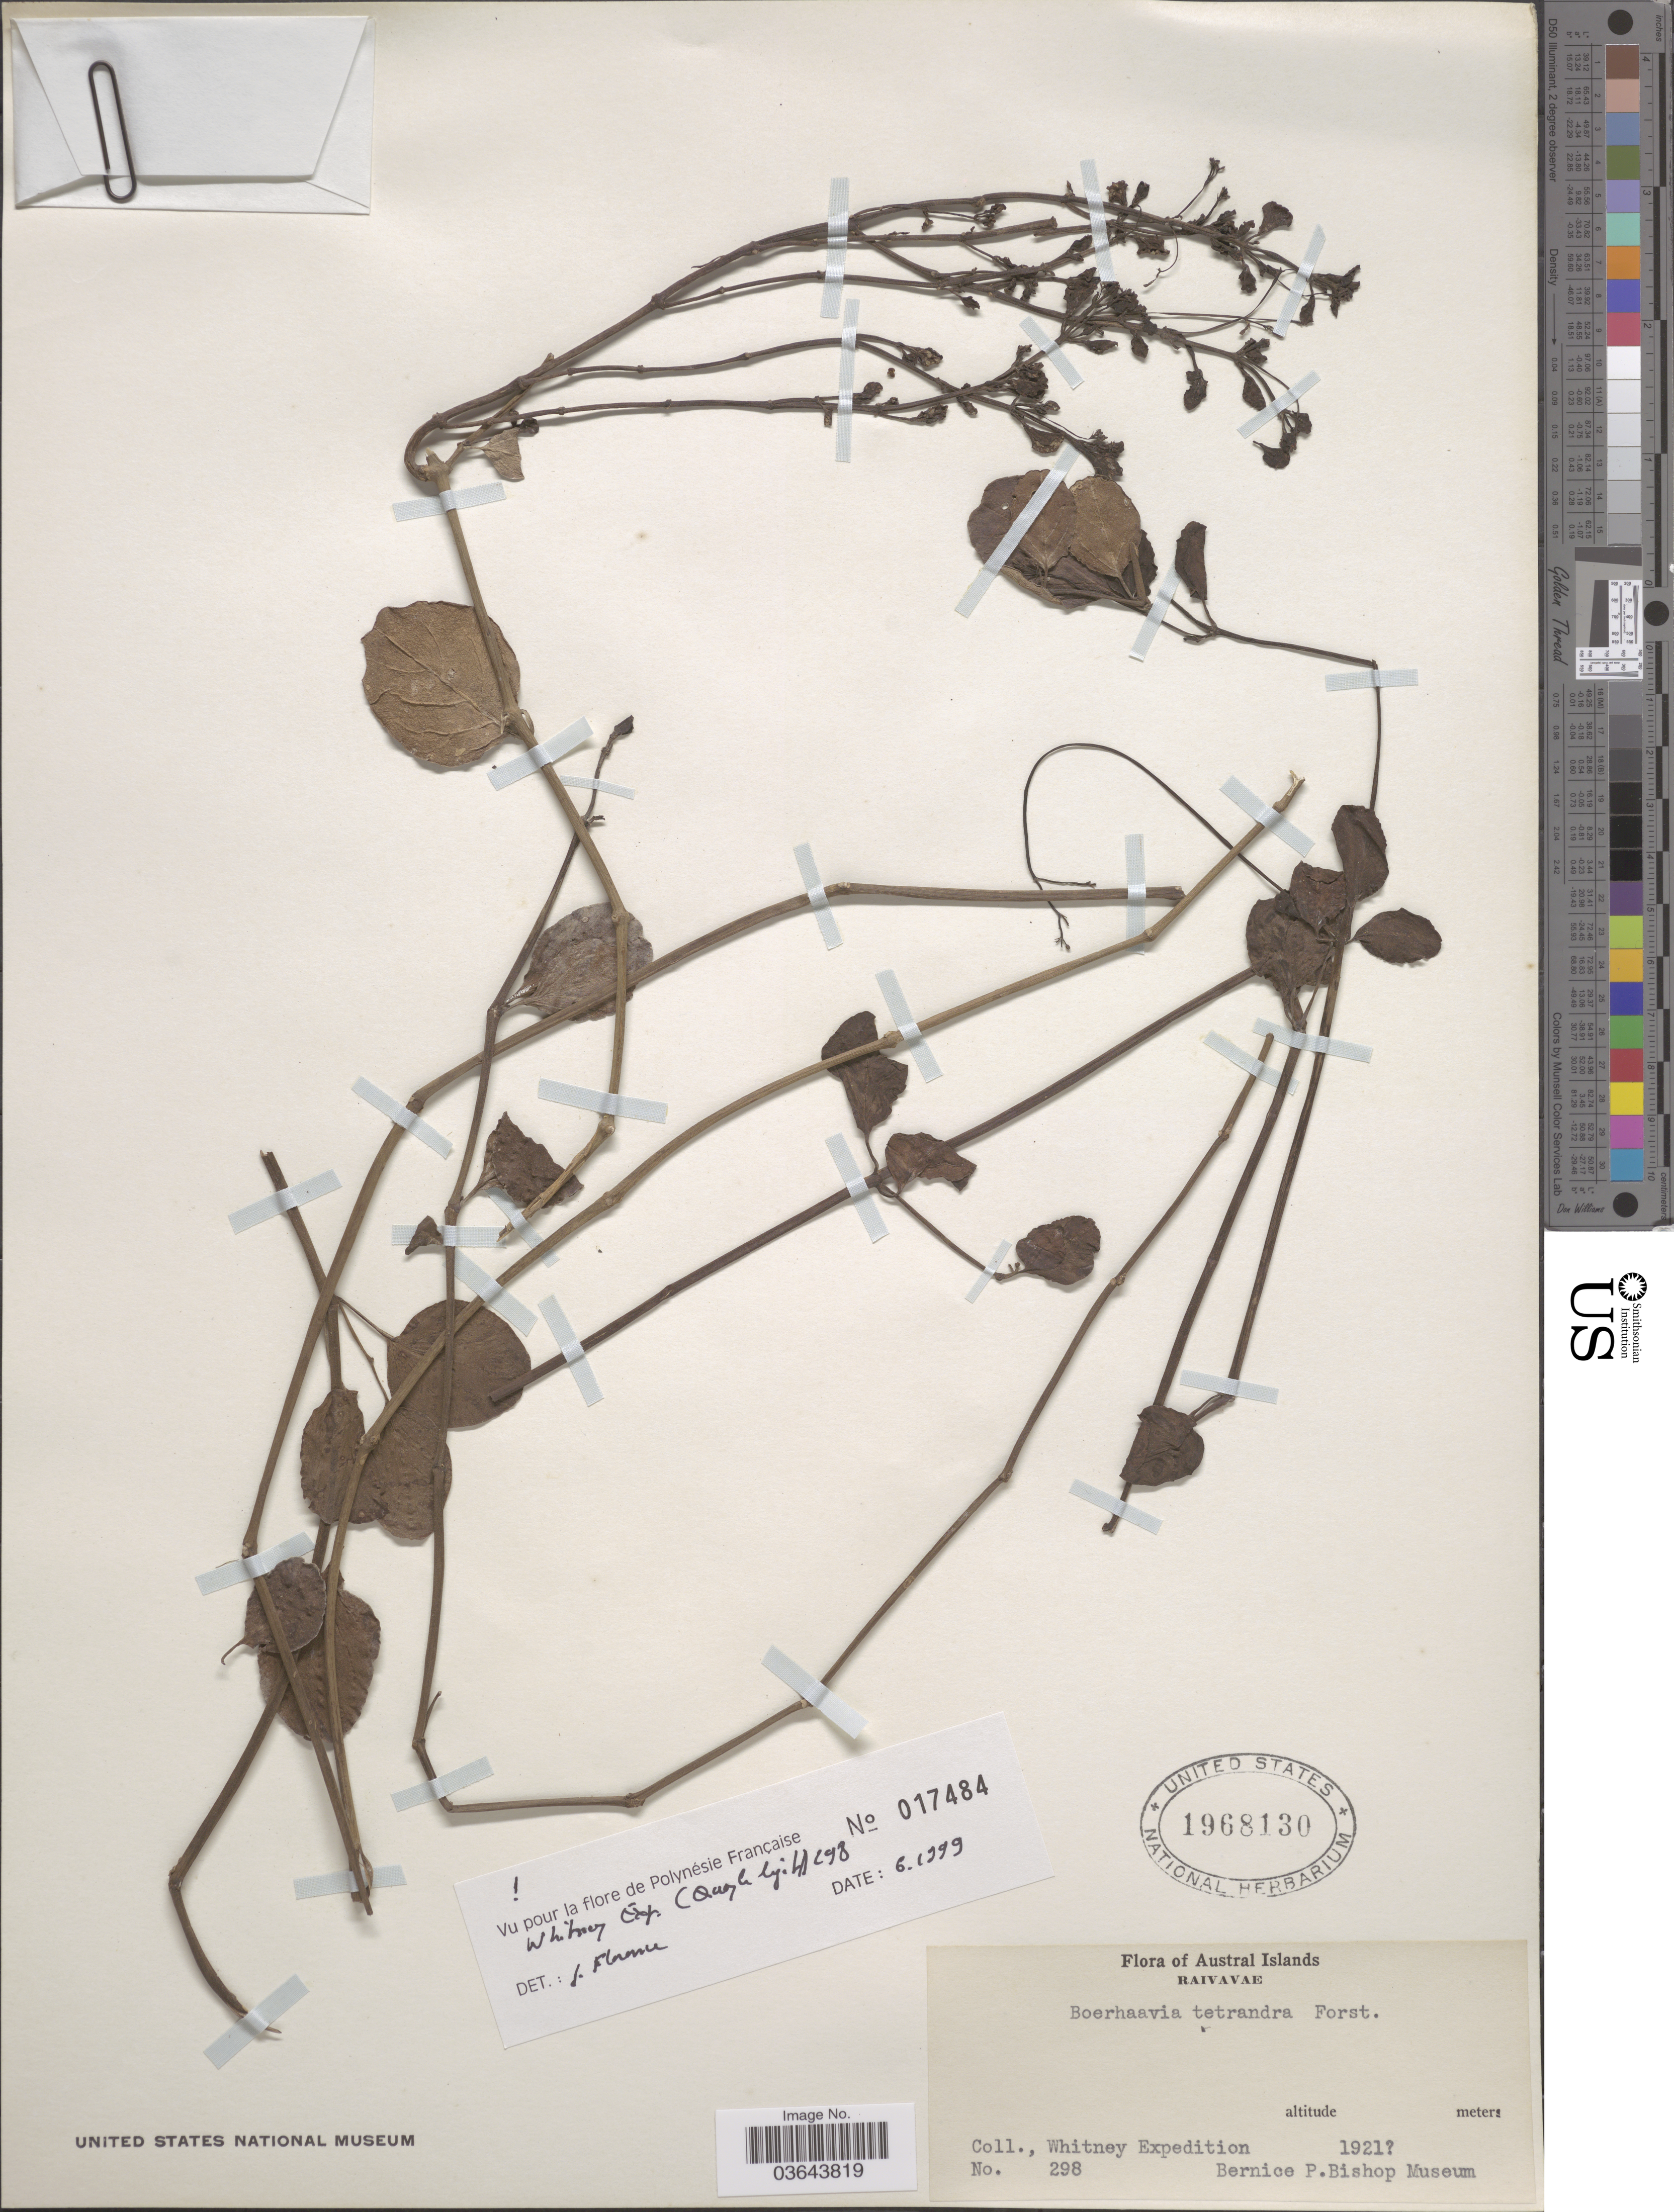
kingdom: Plantae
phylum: Tracheophyta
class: Magnoliopsida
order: Caryophyllales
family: Nyctaginaceae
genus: Boerhavia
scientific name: Boerhavia tetrandra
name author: G. Forst.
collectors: Whitney Expedition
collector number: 298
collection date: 1921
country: French Polynesia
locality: Austral Islands. Raivavae.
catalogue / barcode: US 1968130